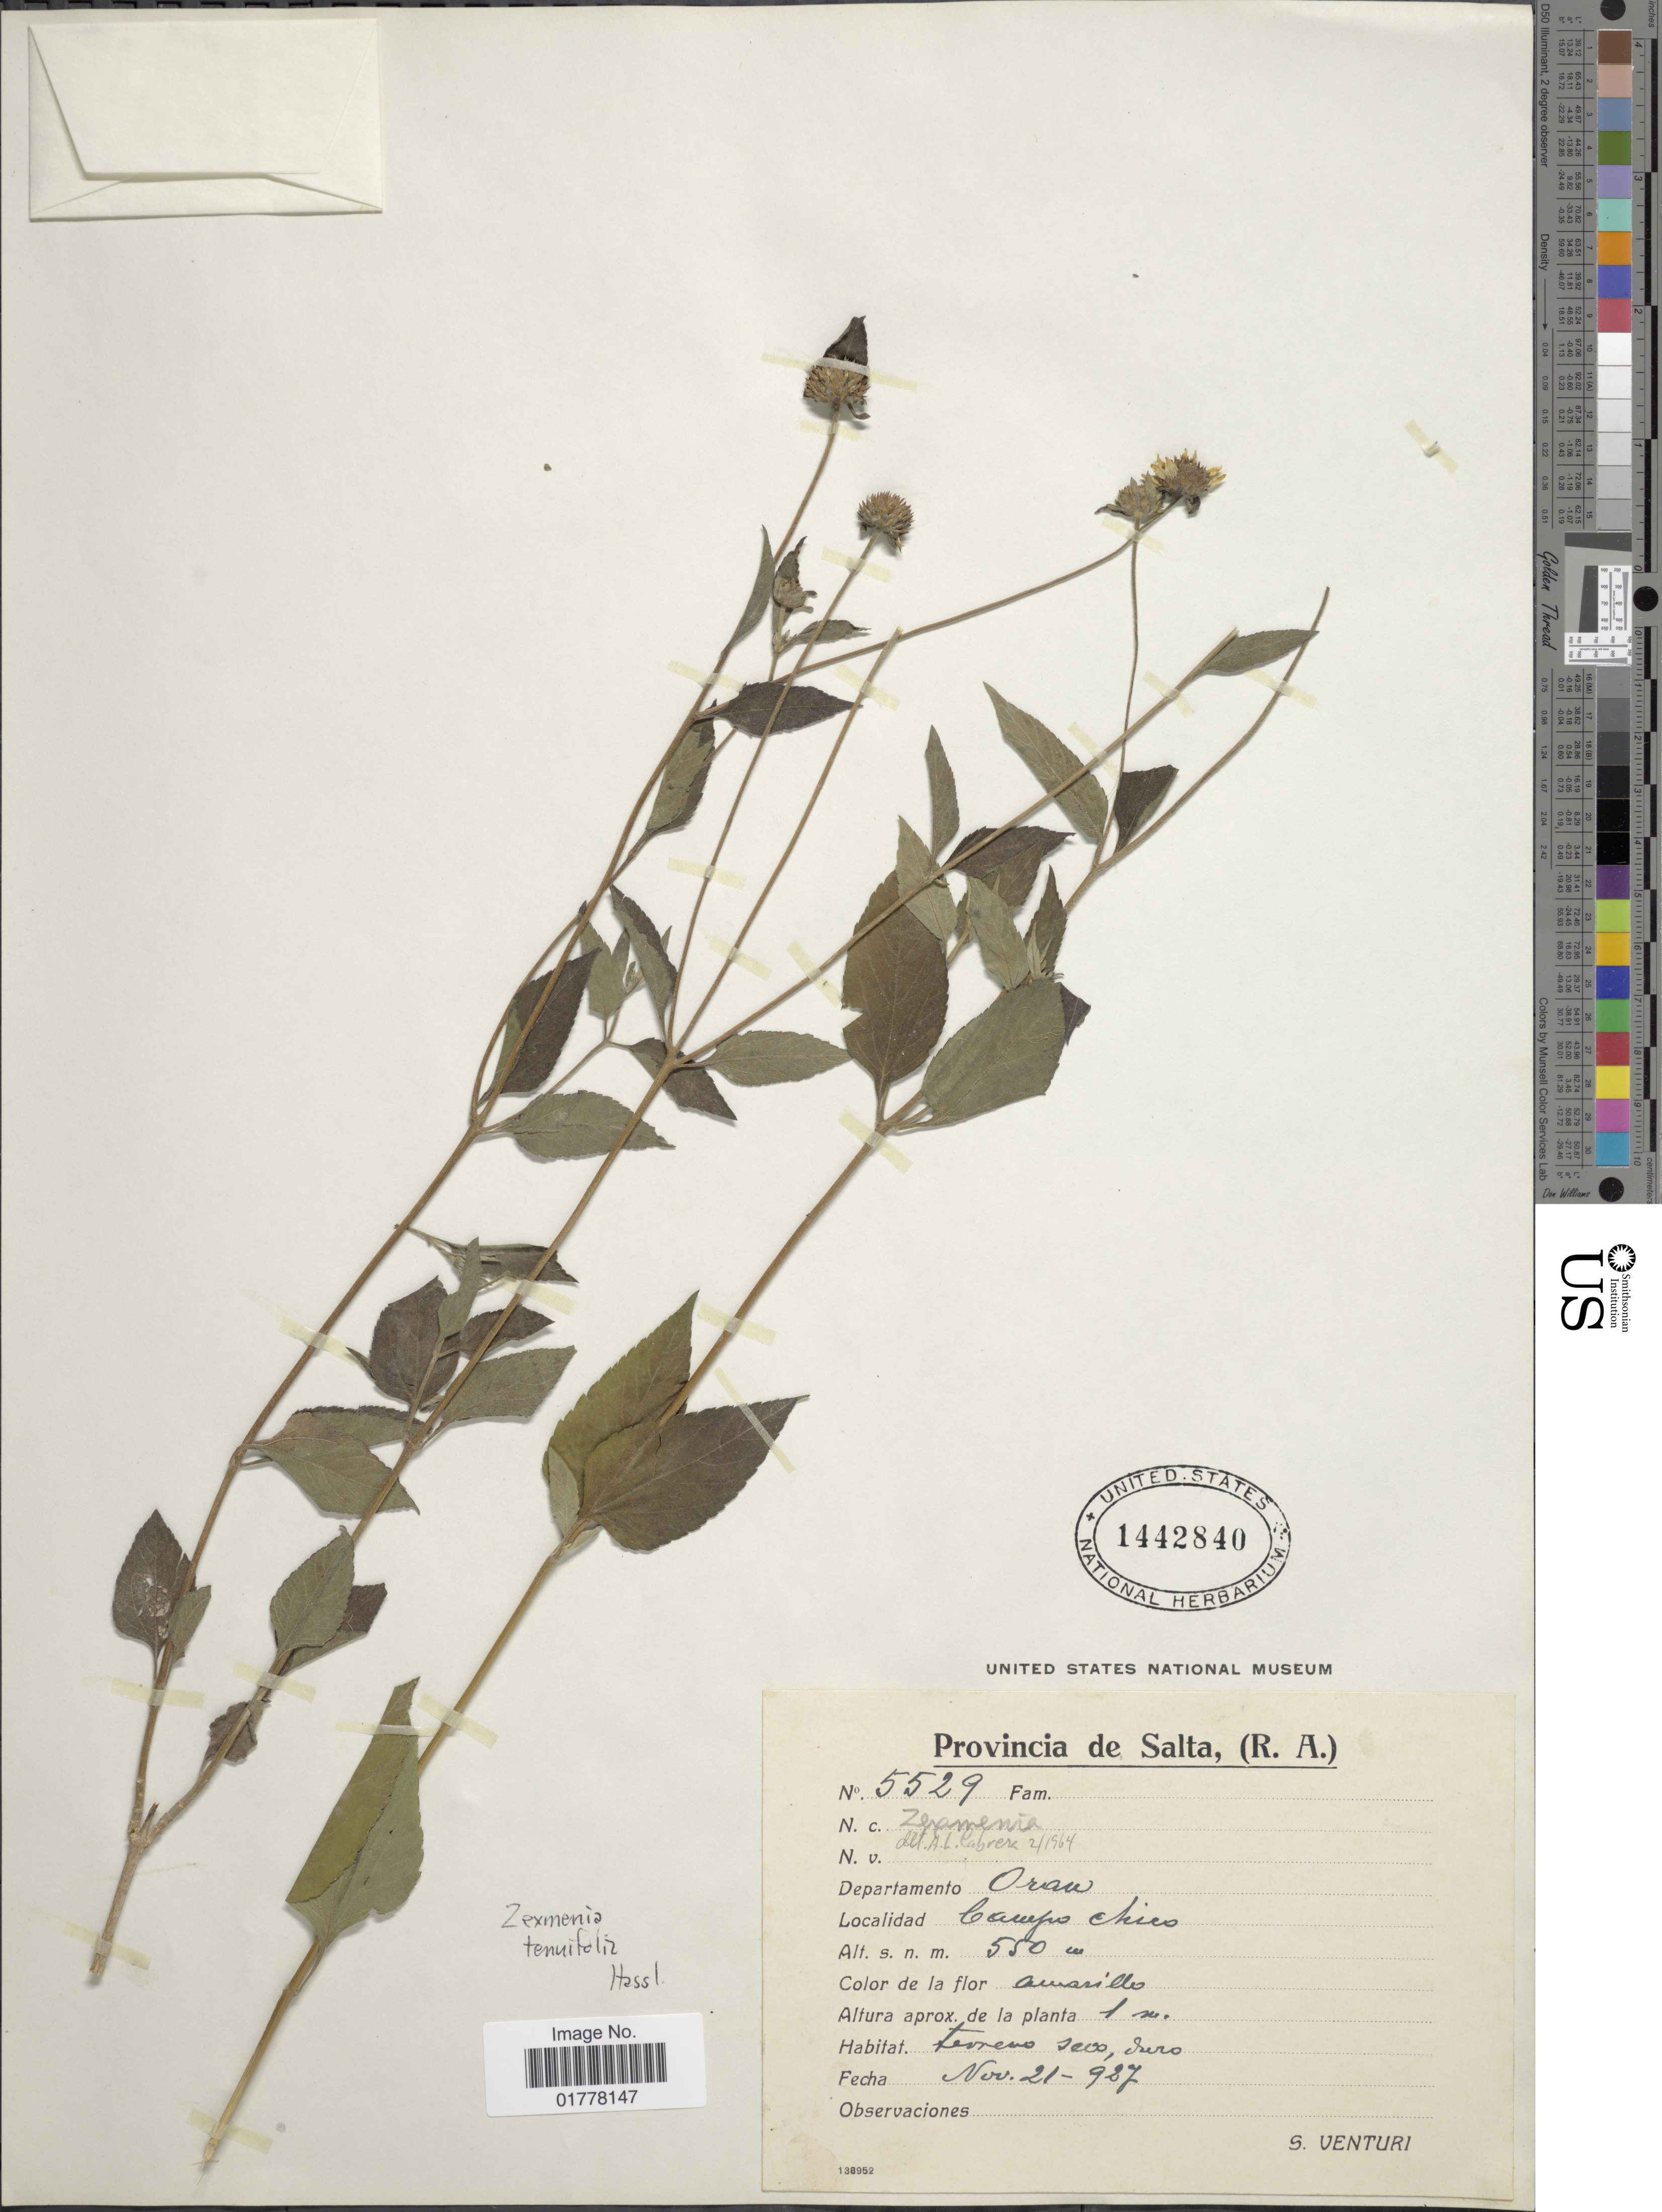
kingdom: Plantae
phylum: Tracheophyta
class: Magnoliopsida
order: Asterales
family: Asteraceae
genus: Angelphytum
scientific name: Angelphytum tenuifolia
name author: (Hassl.) H. Rob.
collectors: S. Venturi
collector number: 5529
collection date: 1927-11-21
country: Argentina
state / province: Salta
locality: Provincia de Salta, (R.A.). Departamento Oran. Campo chico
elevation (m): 550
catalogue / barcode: US 1442840